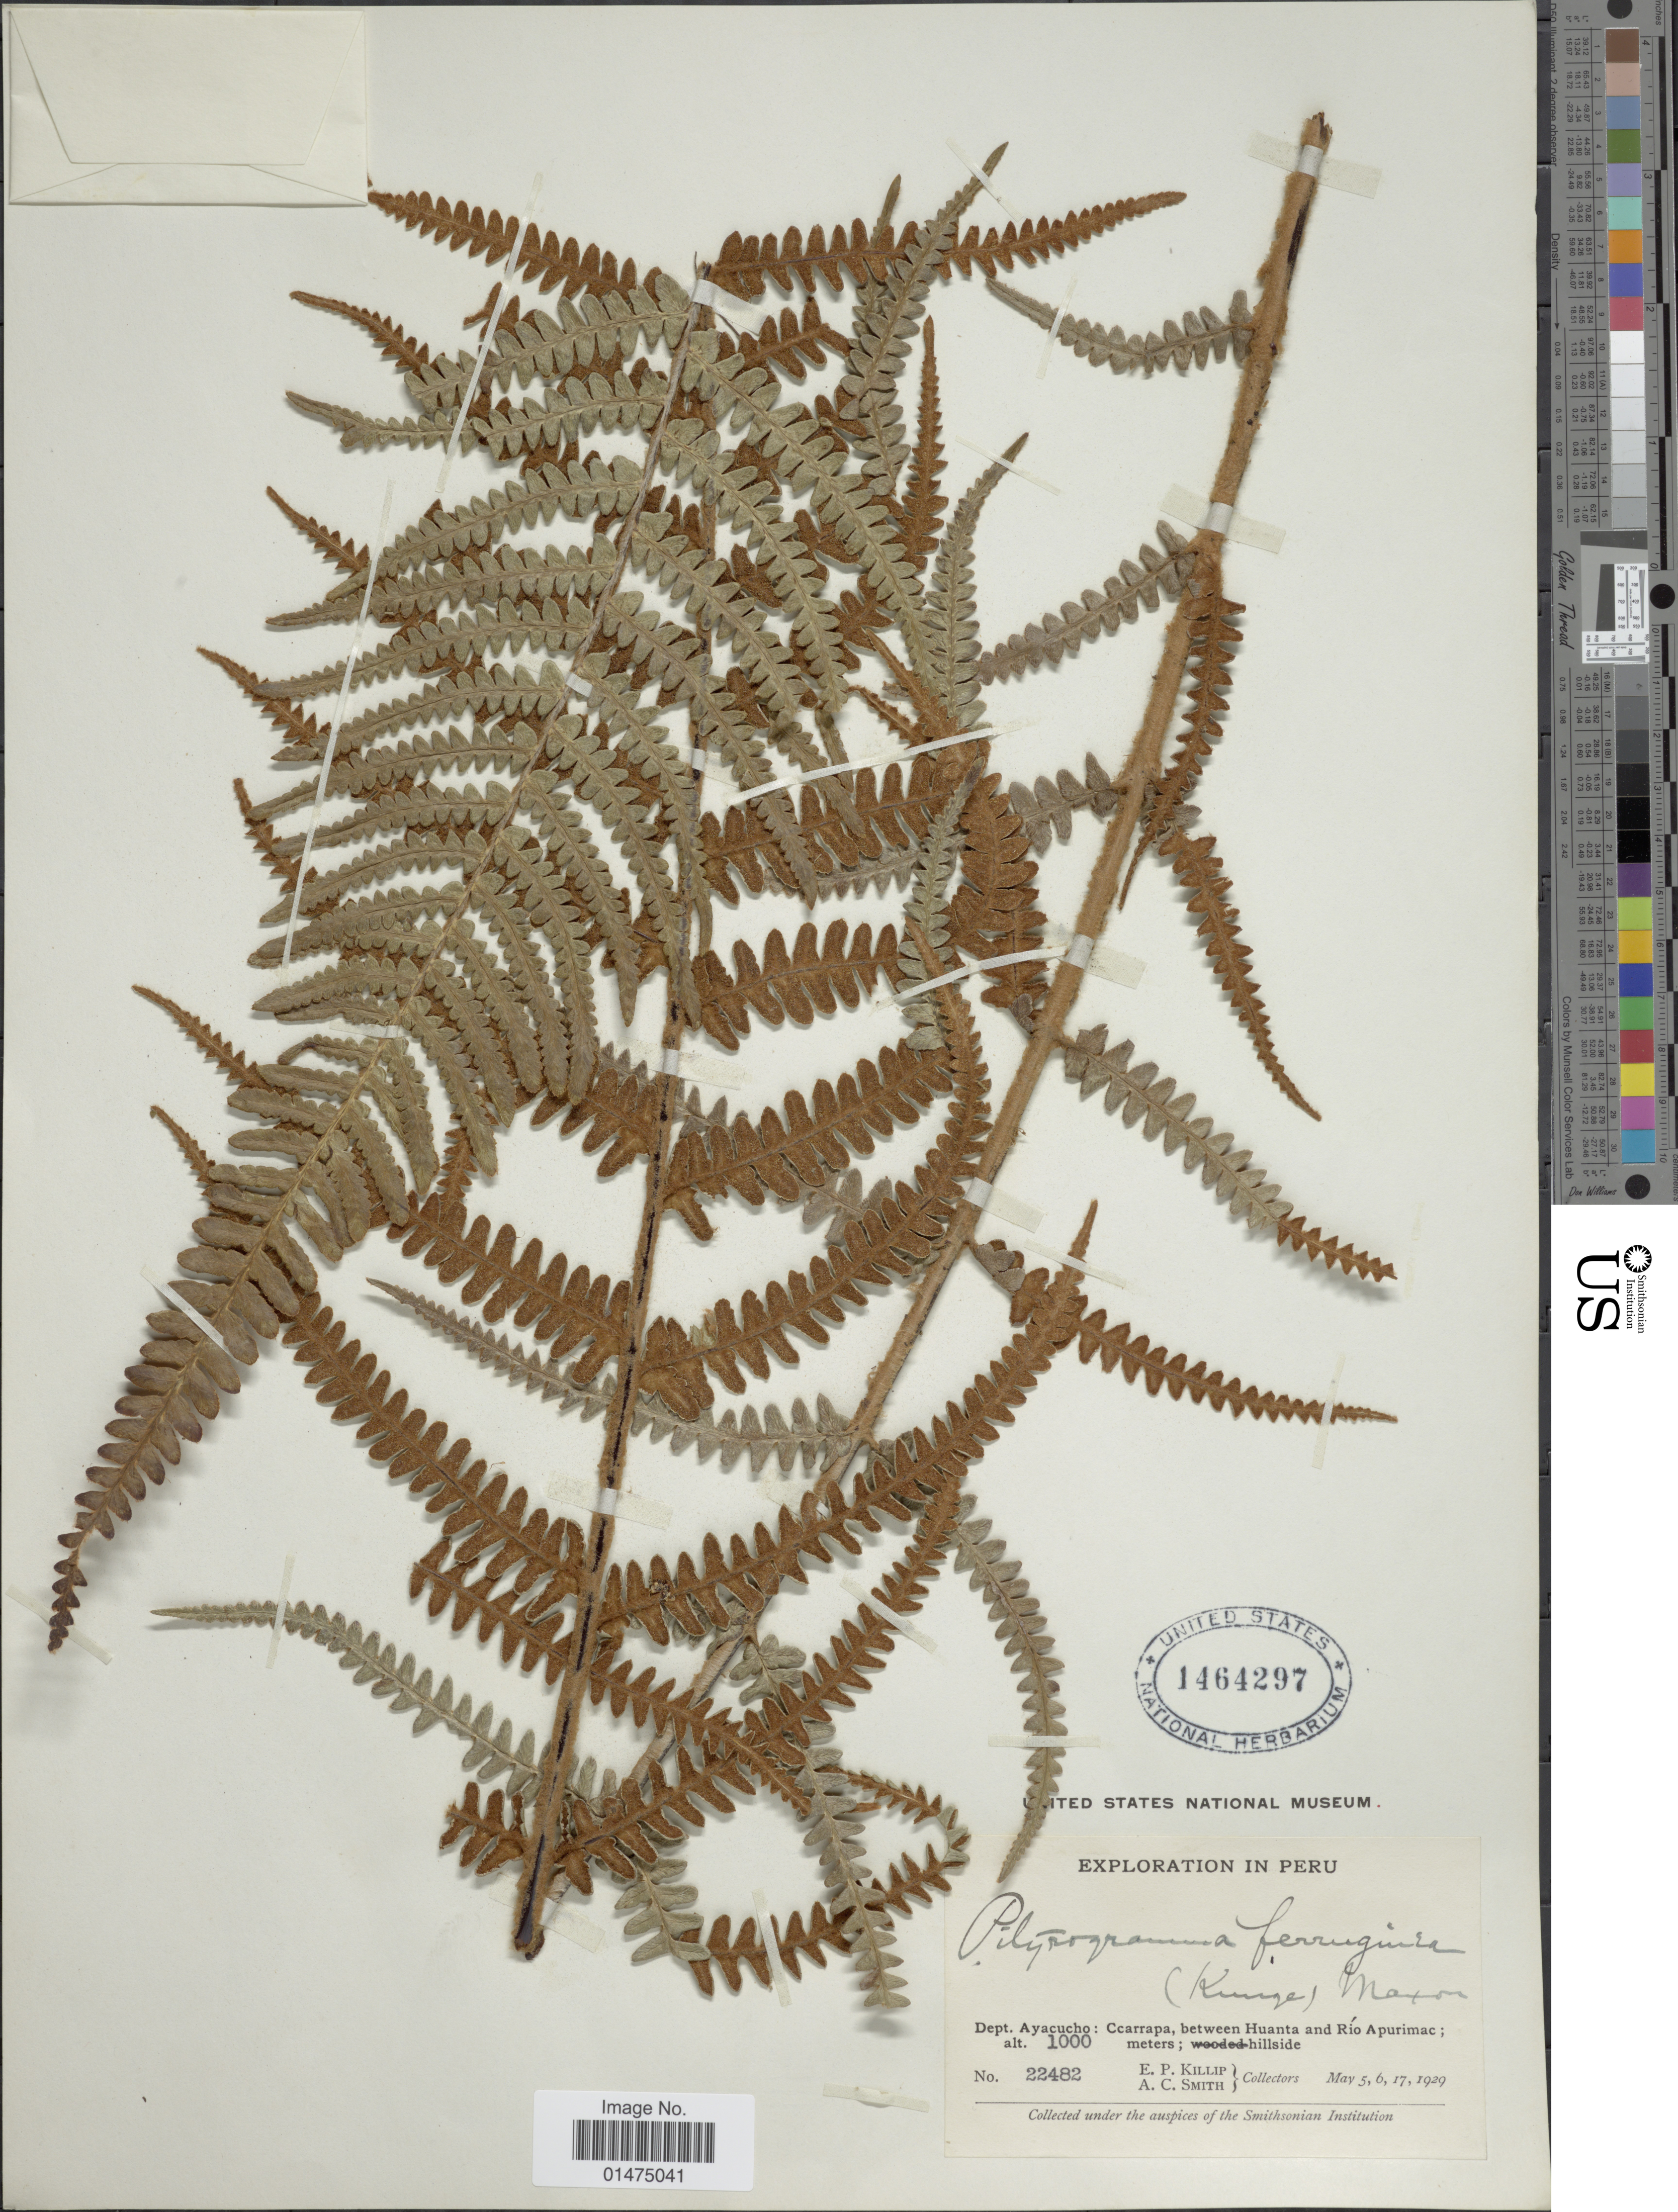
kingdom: Plantae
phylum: Tracheophyta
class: Polypodiopsida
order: Polypodiales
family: Pteridaceae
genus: Pityrogramma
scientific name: Pityrogramma ferruginea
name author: (Kunze) Maxon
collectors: E. P. Killip & A. C. Smith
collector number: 22482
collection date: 1929-05-05/1929-05-17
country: Peru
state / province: Ayacucho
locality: Dept. Ayacucho: Ccarrapa, between Huanta and Rio Apurimac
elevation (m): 1000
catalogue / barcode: US 1464297